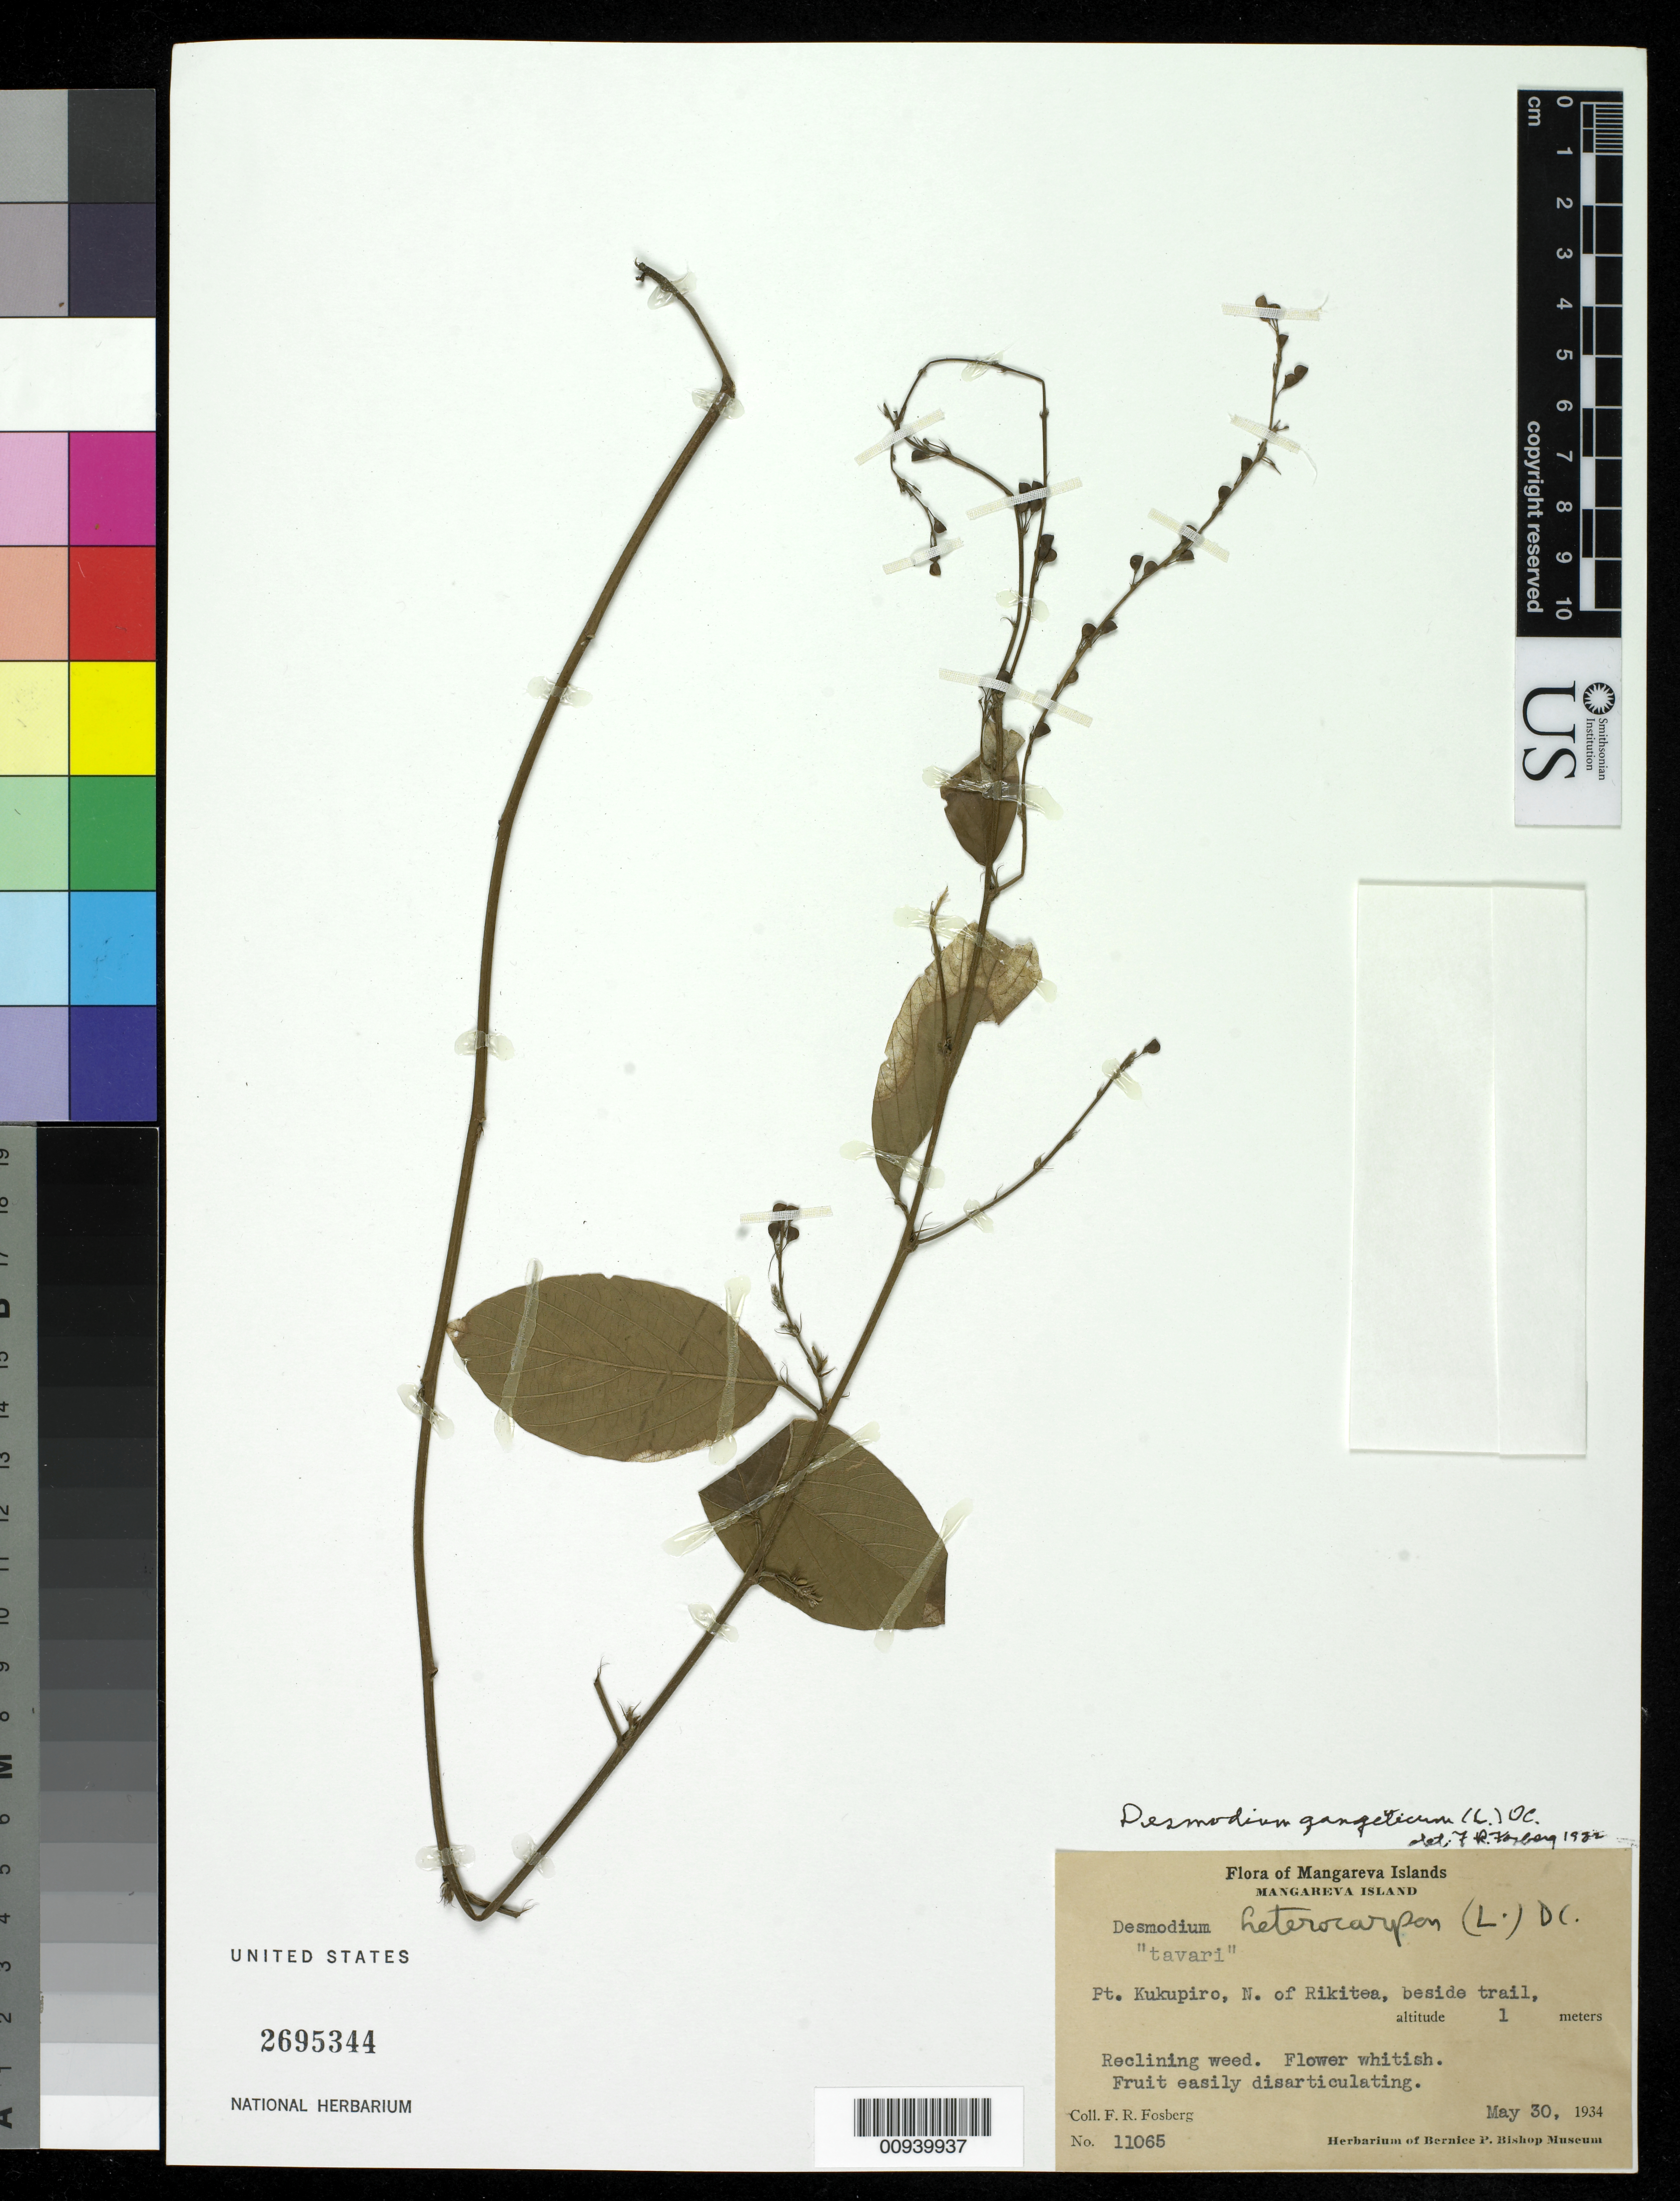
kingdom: Plantae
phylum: Tracheophyta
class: Magnoliopsida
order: Fabales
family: Fabaceae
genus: Pleurolobus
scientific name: Pleurolobus gangeticus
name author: (L.) J. St.-Hil. ex H. Ohashi & K. Ohashi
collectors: F. R. Fosberg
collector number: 11065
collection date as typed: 30 May 1934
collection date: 1934-05-30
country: French Polynesia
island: Mangareva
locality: Pt. Kukupiro, N. of Rikitea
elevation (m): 1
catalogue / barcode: US 2695344